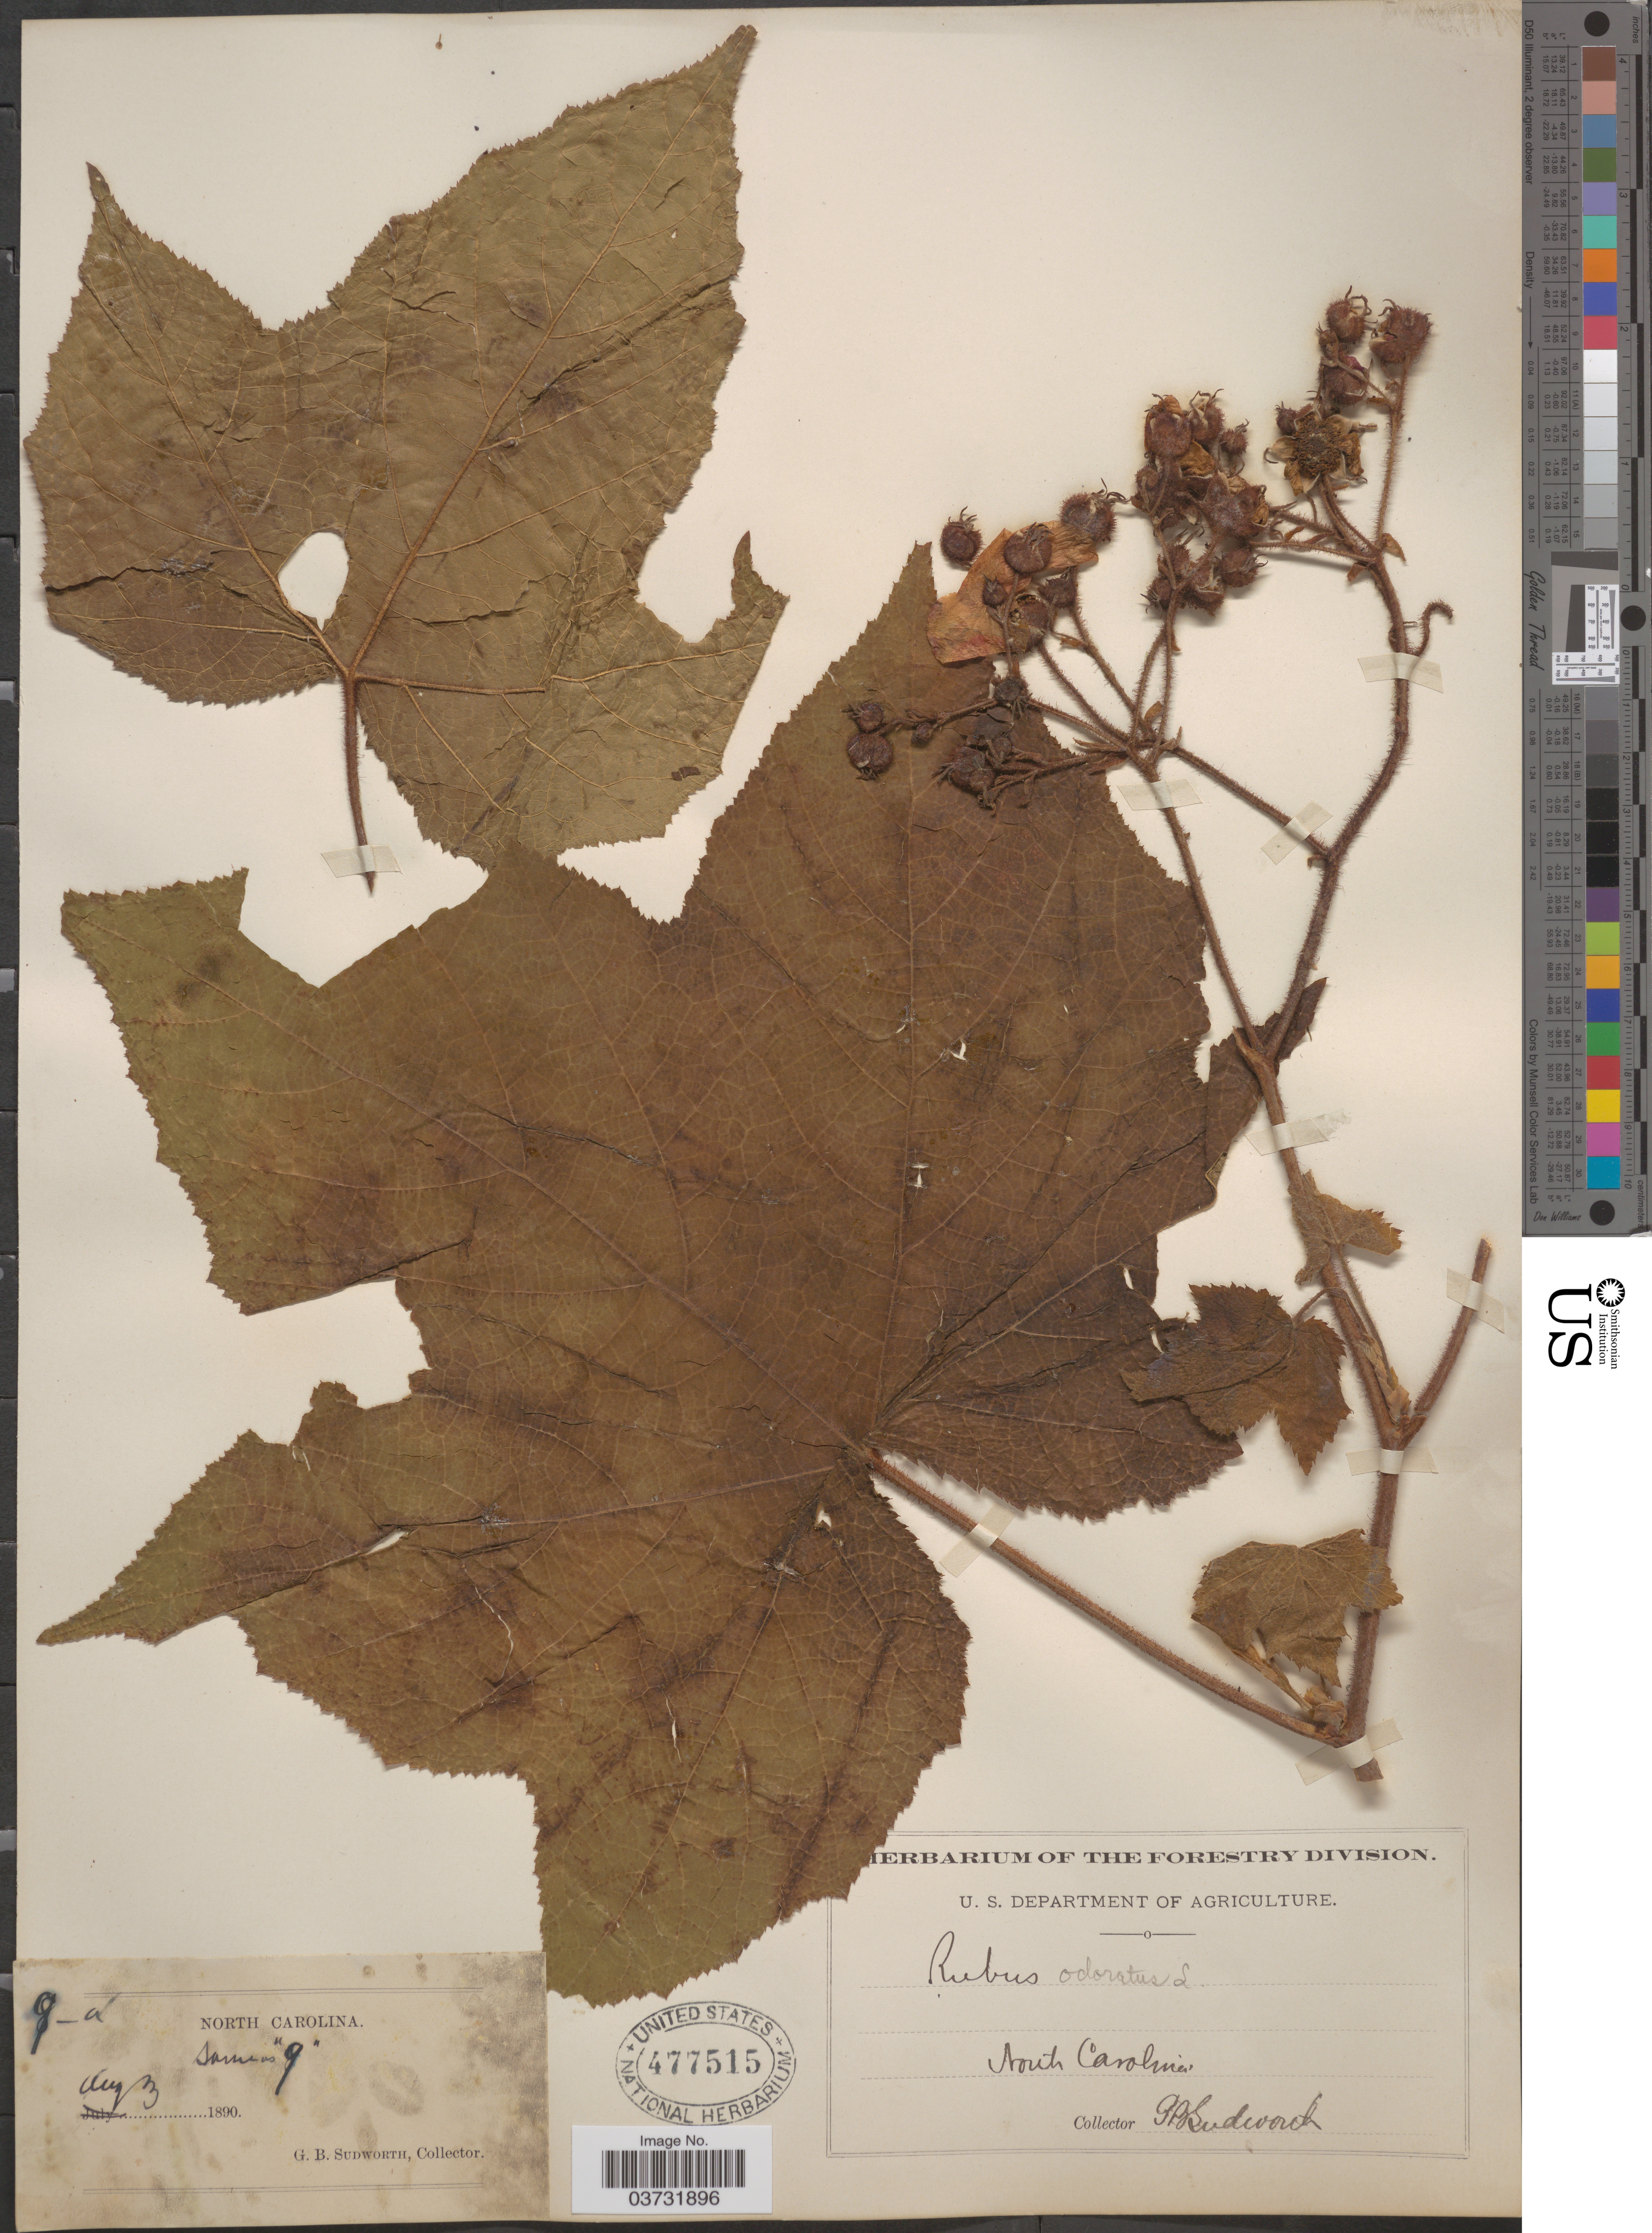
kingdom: Plantae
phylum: Tracheophyta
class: Magnoliopsida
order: Rosales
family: Rosaceae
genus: Rubus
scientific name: Rubus odoratus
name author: L.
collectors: G. B. Sudworth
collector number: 9-a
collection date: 1890-08-03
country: United States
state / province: North Carolina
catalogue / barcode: US 477515